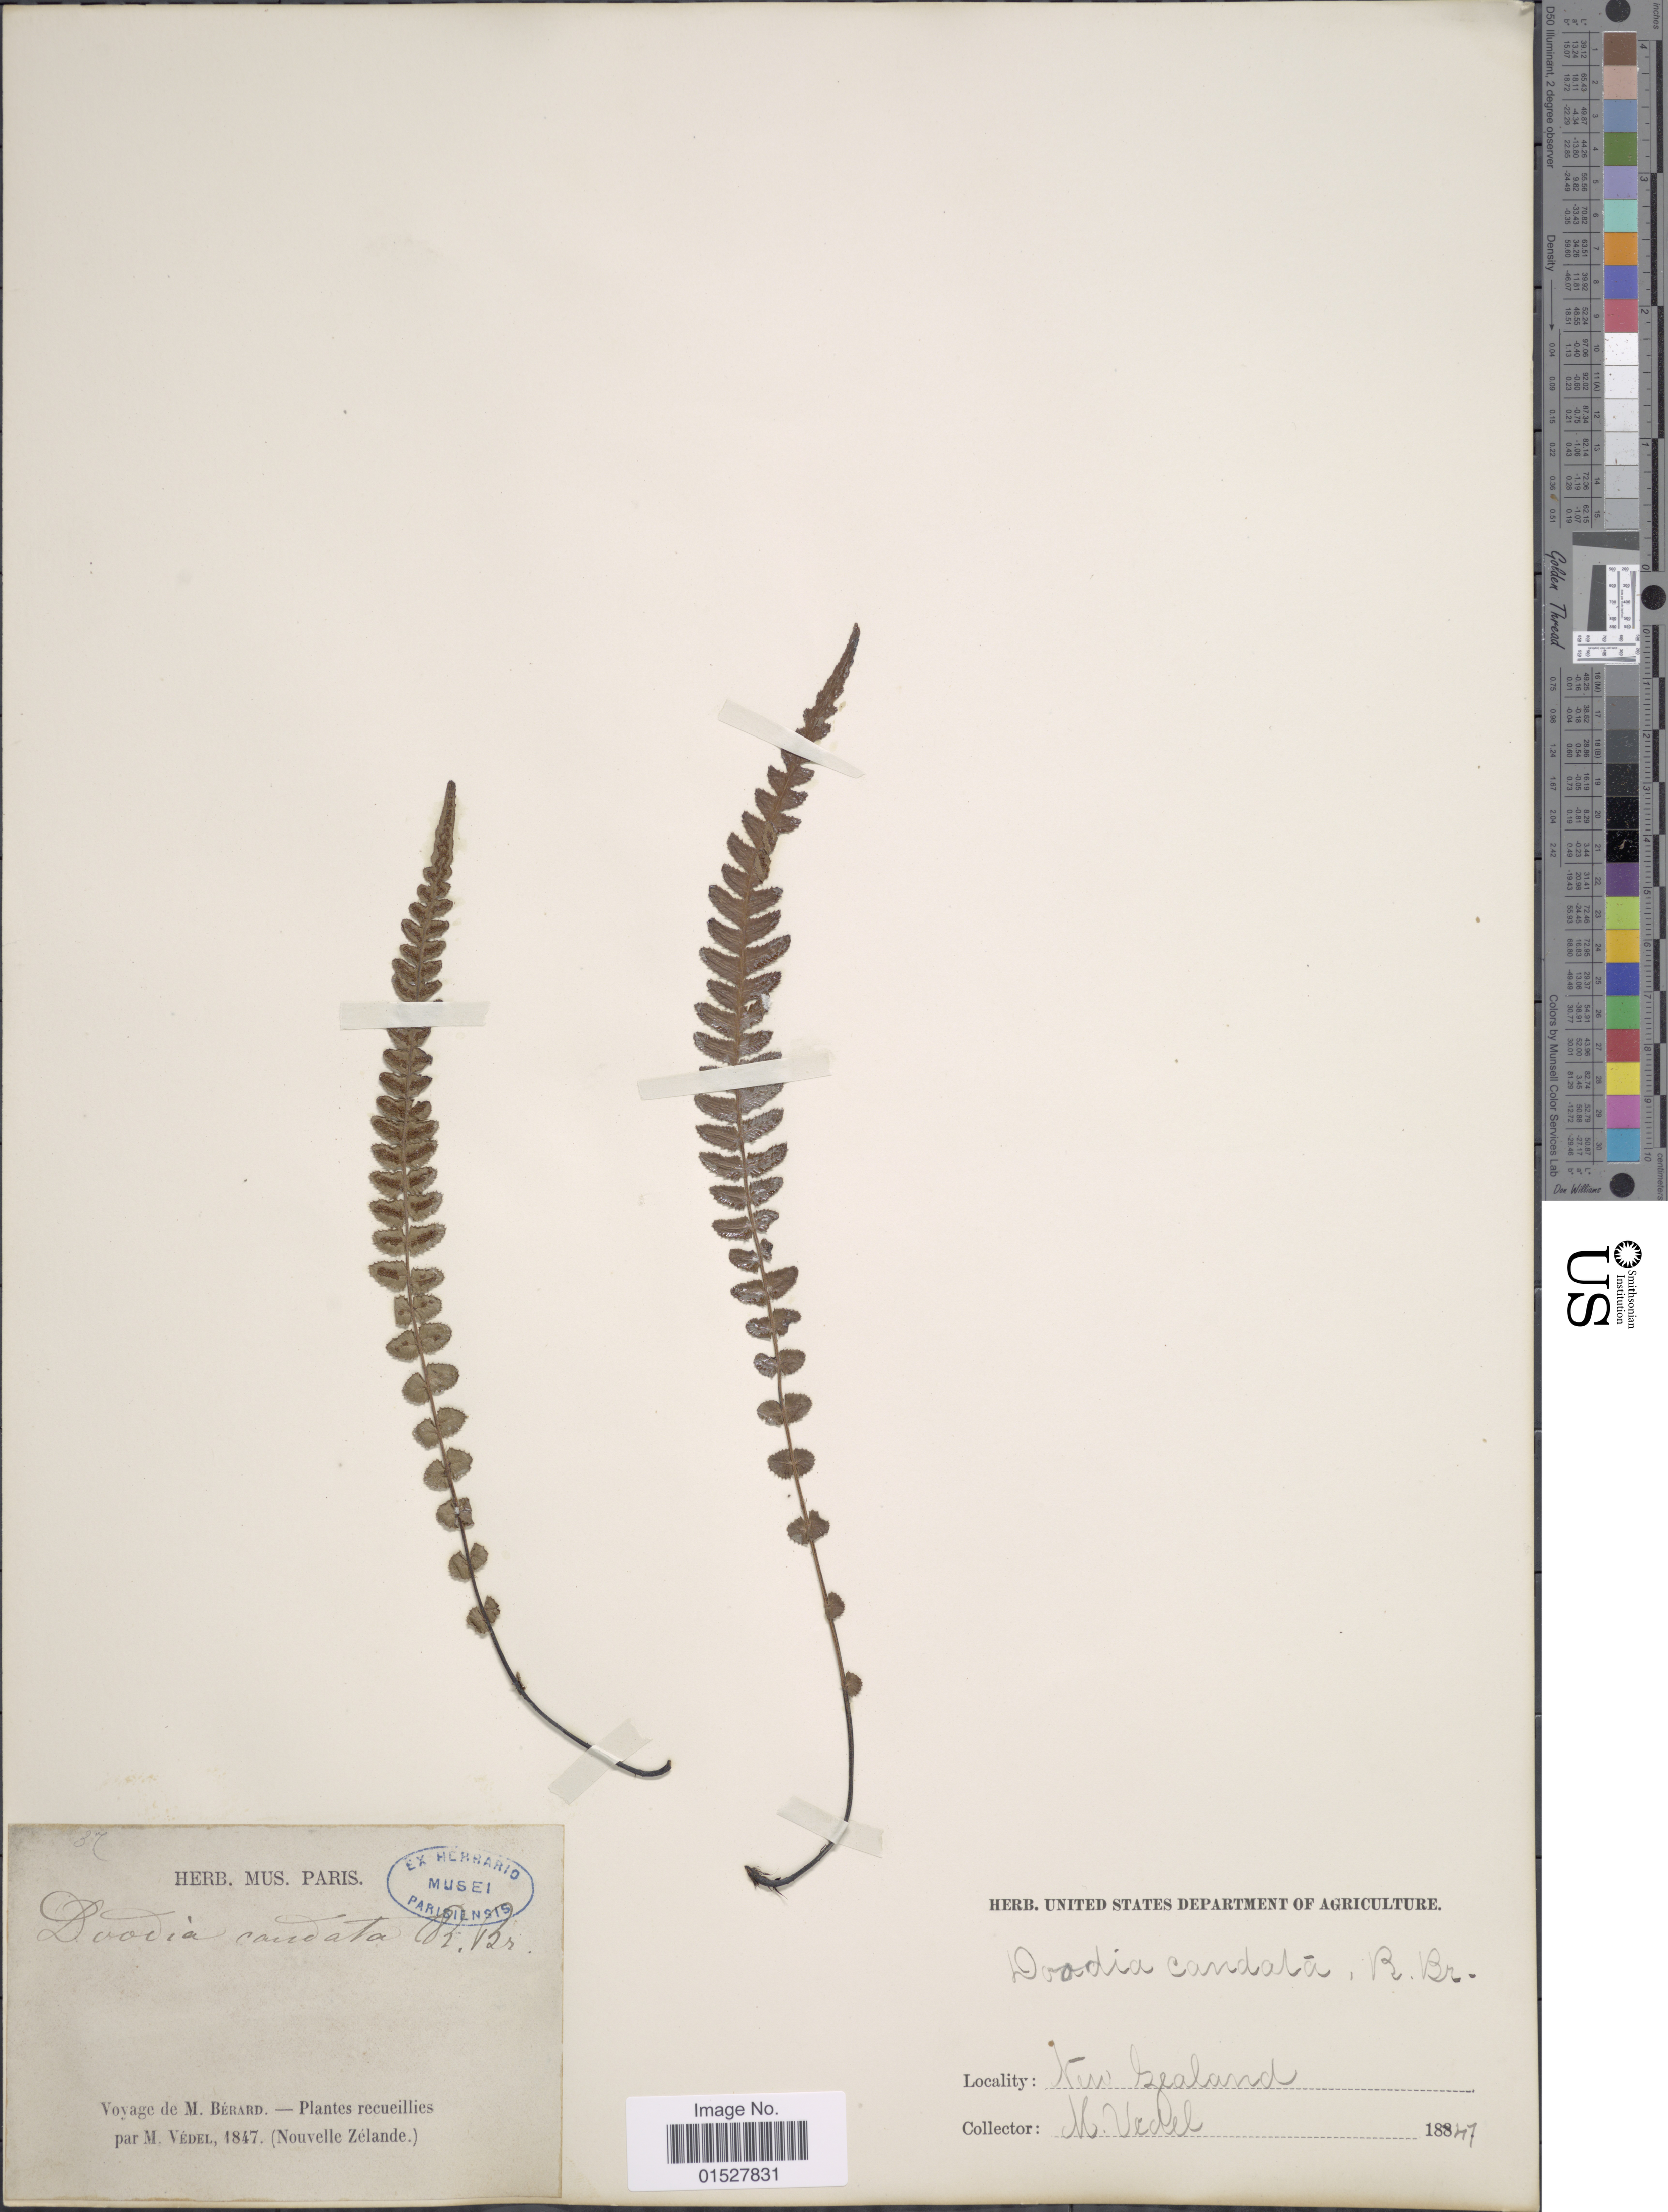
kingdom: Plantae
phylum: Tracheophyta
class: Polypodiopsida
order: Polypodiales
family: Blechnaceae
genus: Blechnum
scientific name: Blechnum spinulosum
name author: Poir.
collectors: M. Védel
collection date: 1847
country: New Zealand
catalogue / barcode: US 103030